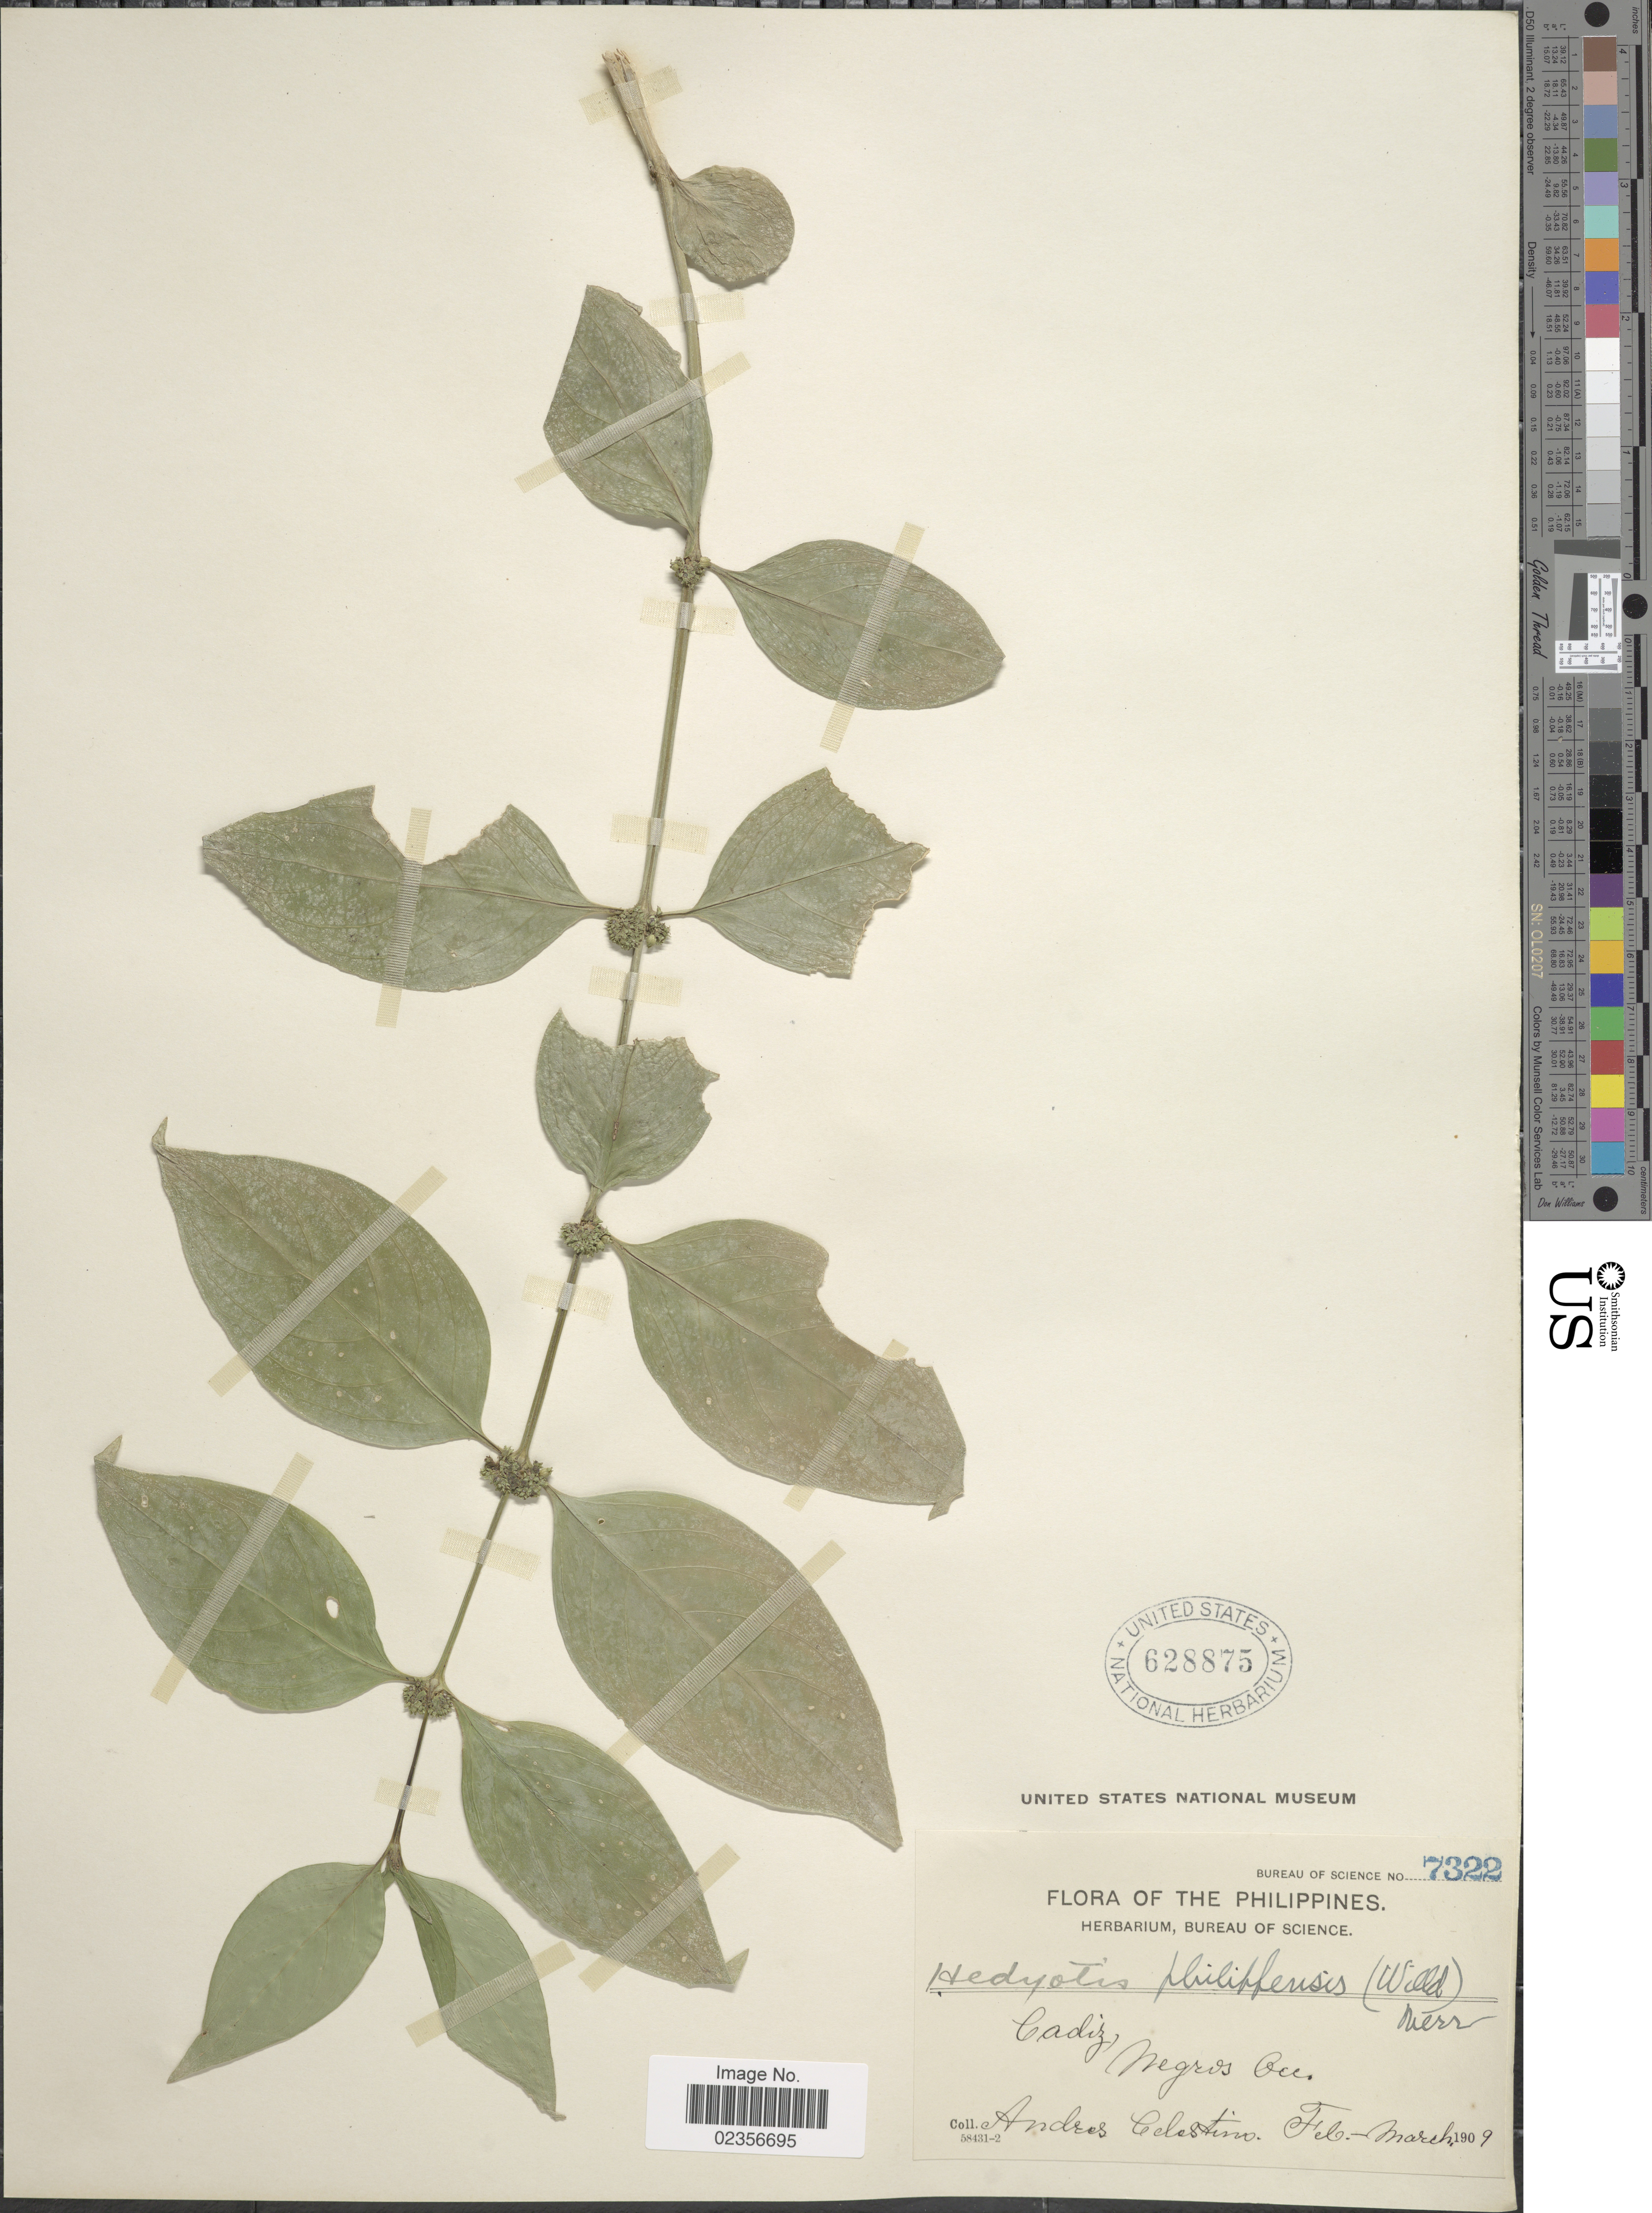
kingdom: Plantae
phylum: Tracheophyta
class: Magnoliopsida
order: Gentianales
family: Rubiaceae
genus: Hedyotis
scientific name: Hedyotis philippensis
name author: (Willd. ex Spreng.) Merr. ex C.B. Rob.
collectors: A. Celestino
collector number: Bureau of Science 7322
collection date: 1909-02/1909-03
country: Philippines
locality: Cadiz, Negros Occidental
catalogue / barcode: US 628875